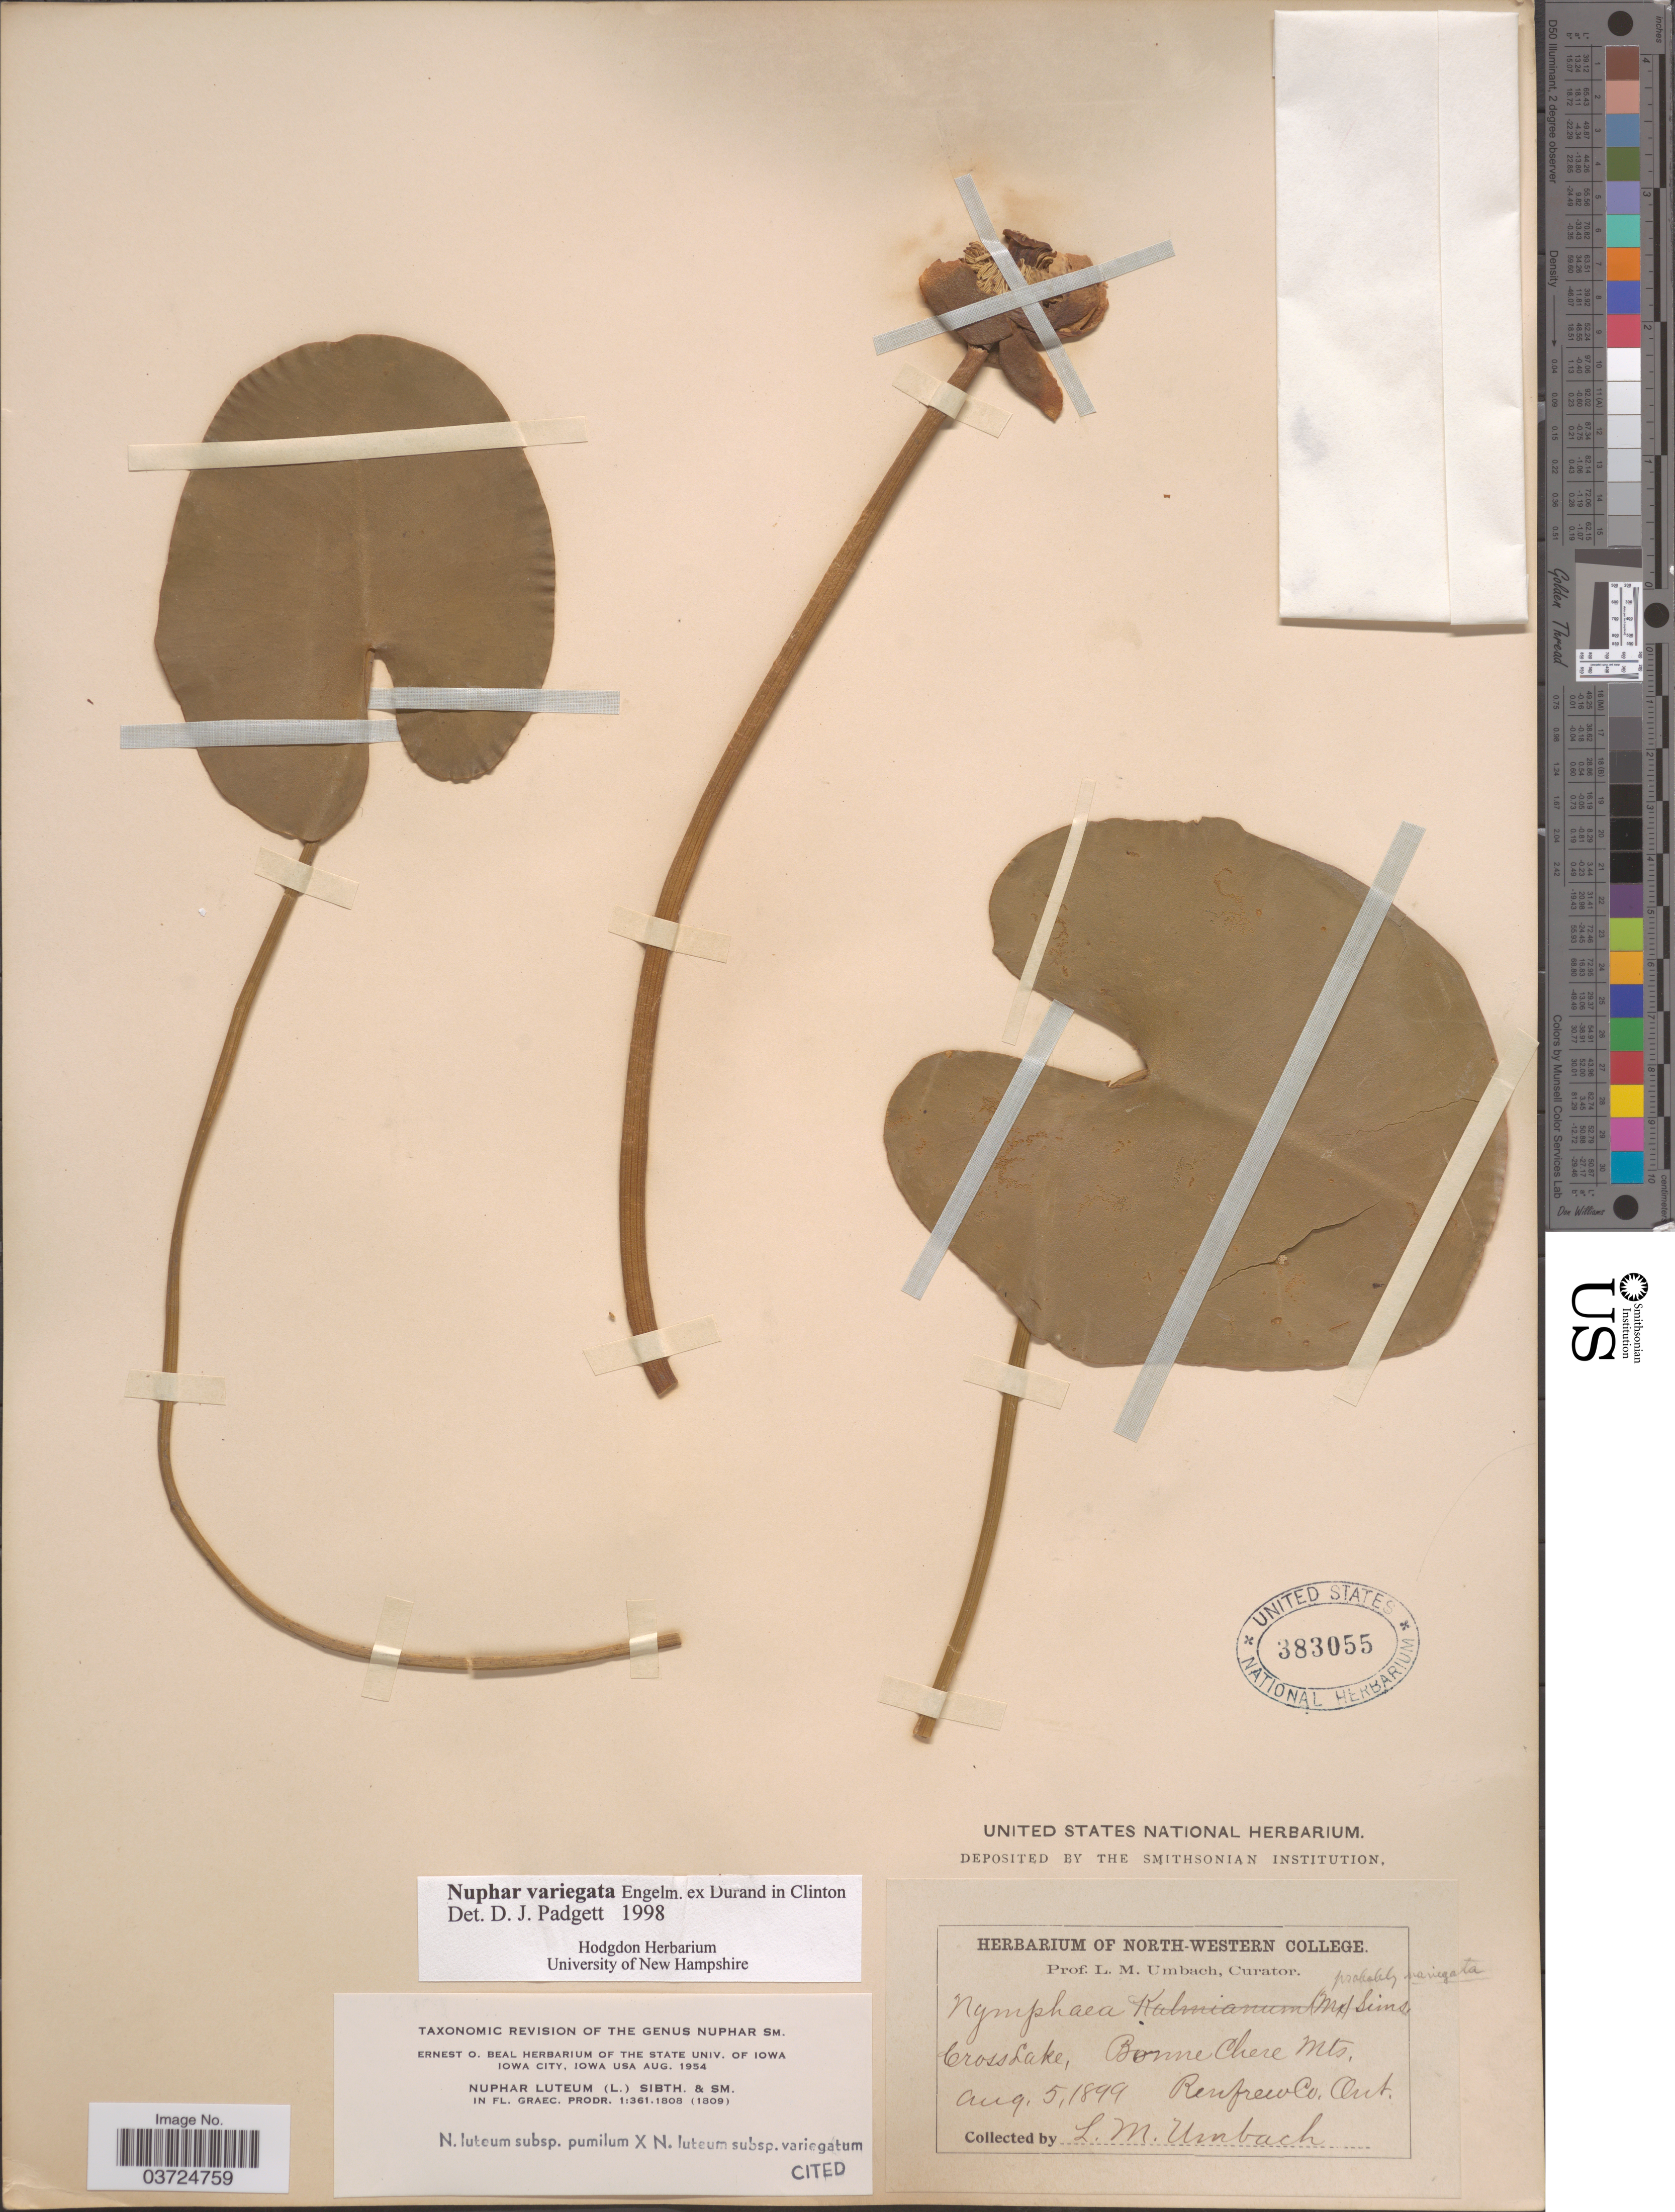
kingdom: Plantae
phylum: Tracheophyta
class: Magnoliopsida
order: Nymphaeales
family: Nymphaeaceae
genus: Nuphar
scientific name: Nuphar variegata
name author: Engelm. ex Durand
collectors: L. M. Umbach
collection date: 1899-08-05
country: Canada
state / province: Ontario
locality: Cross Lake, Bonne Cherre Mts. Renfrew Co.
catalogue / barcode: US 383055